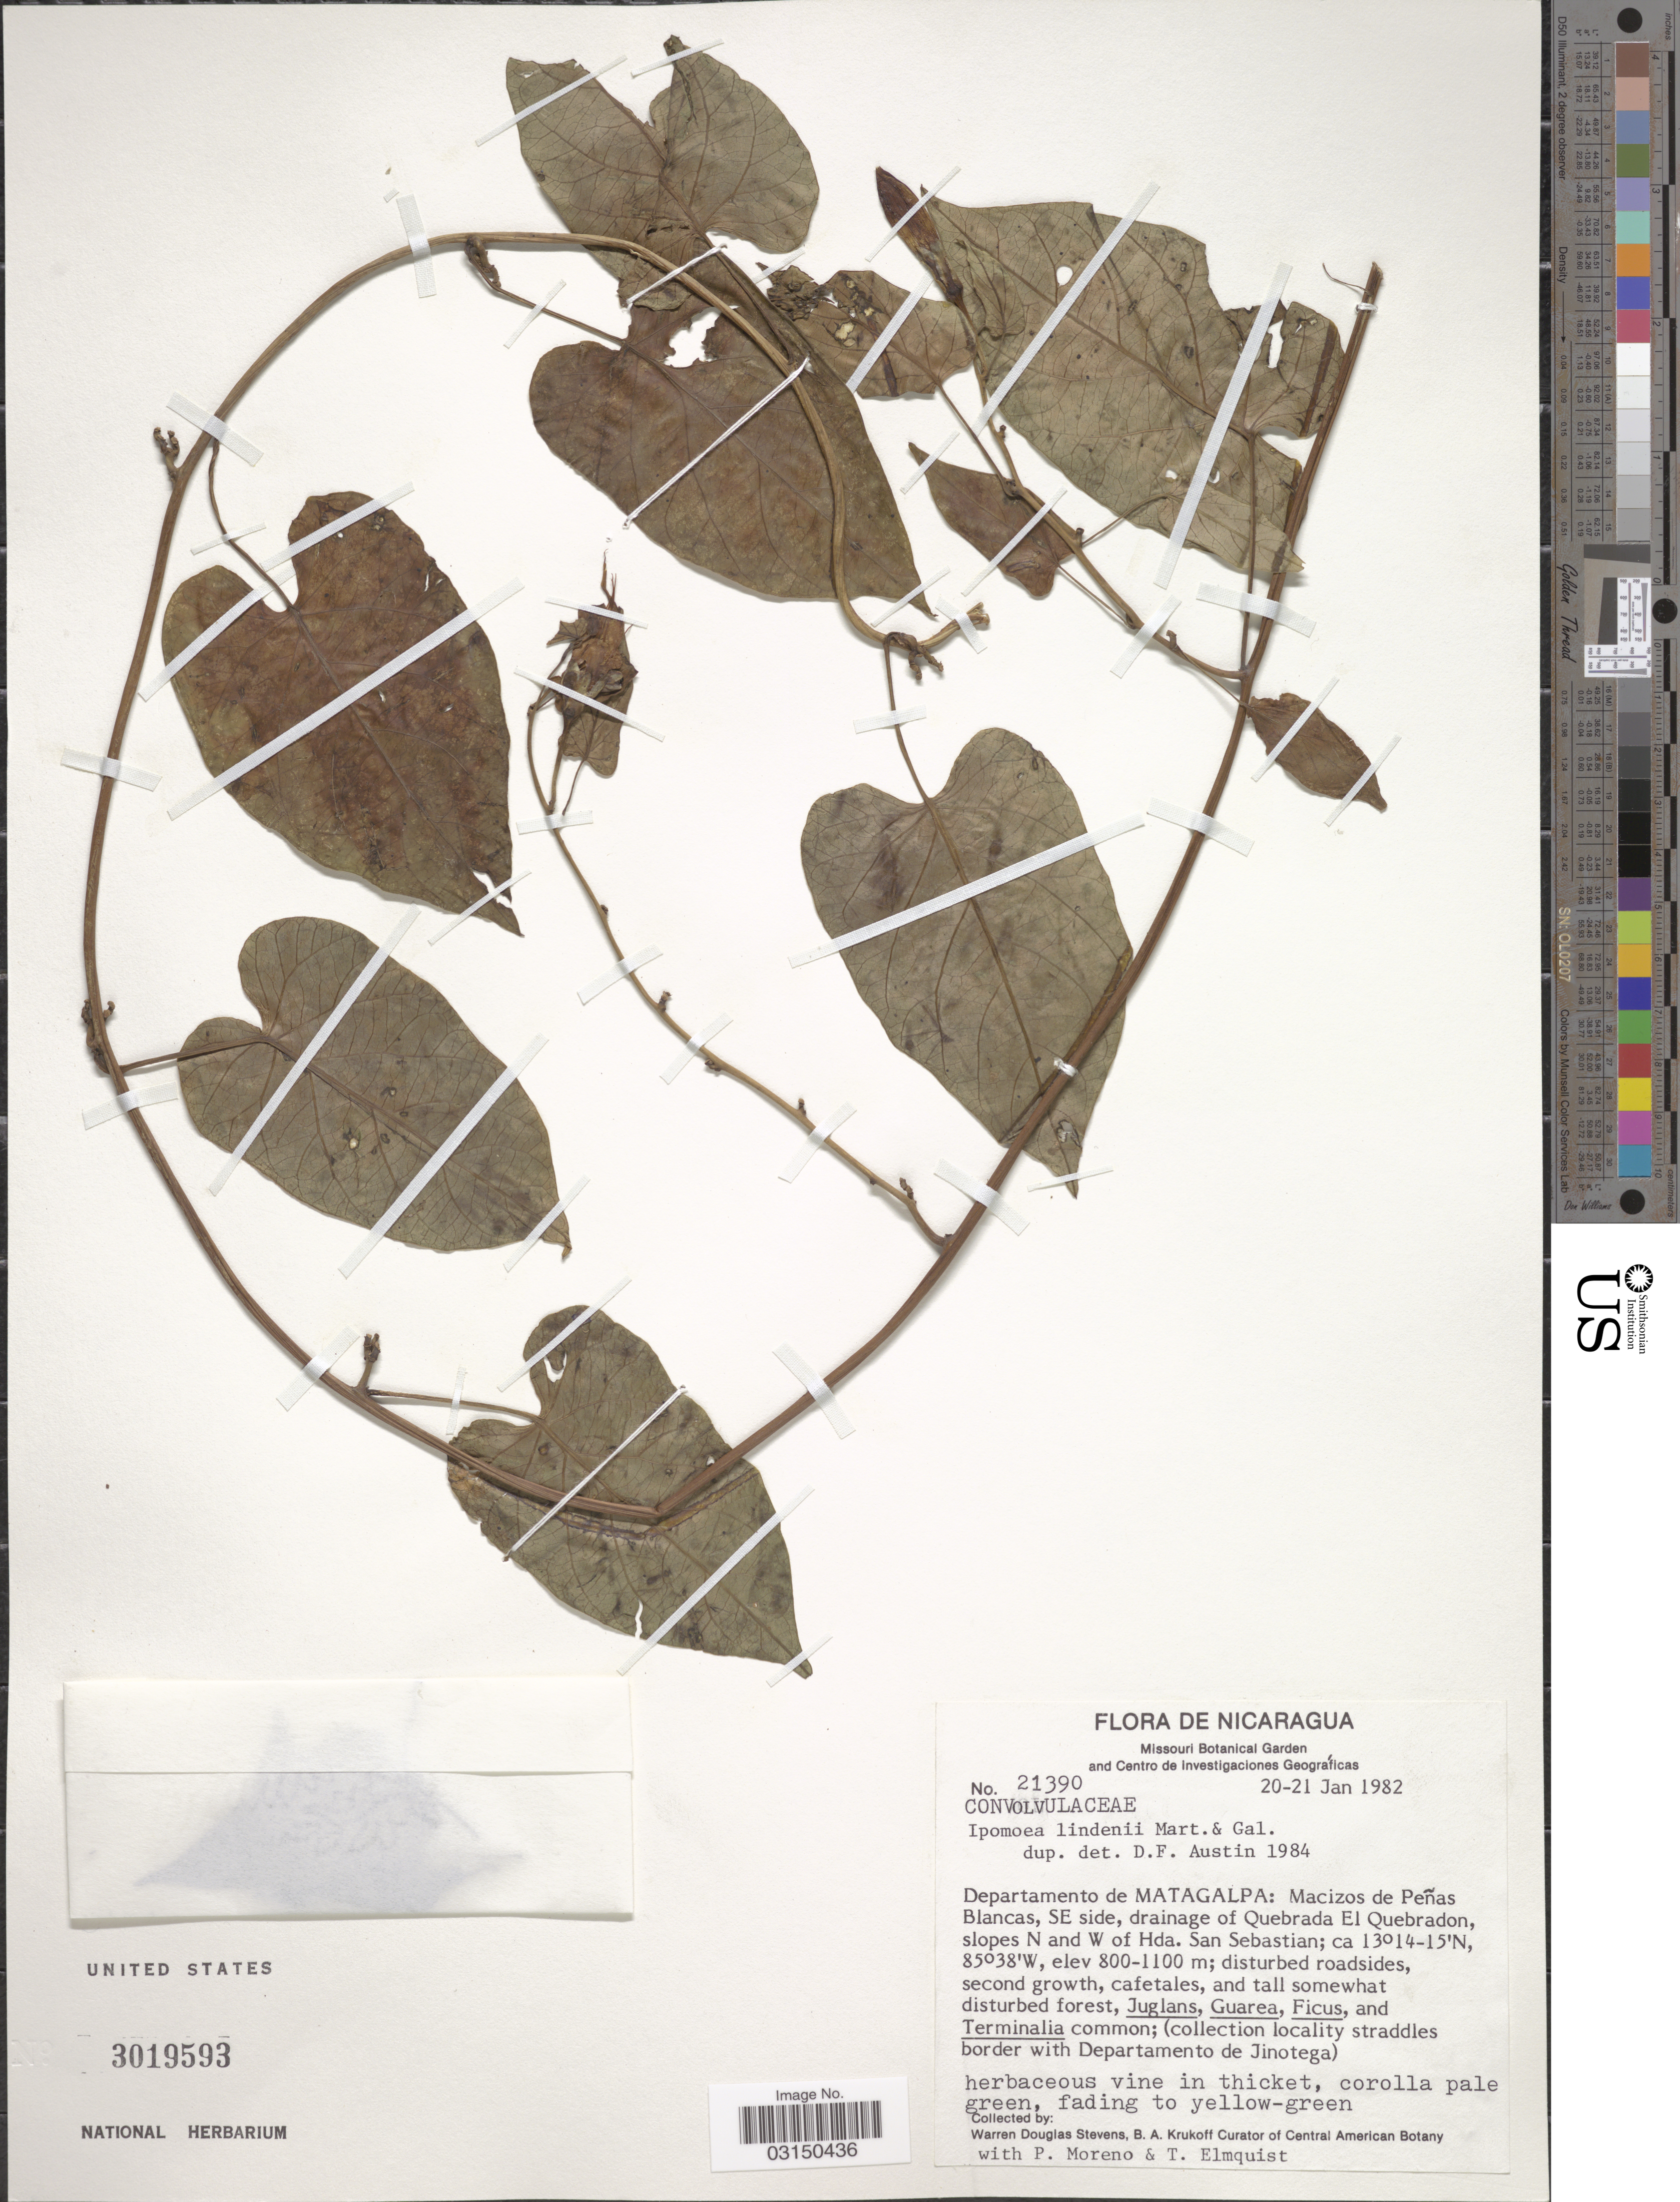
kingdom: Plantae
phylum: Tracheophyta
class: Magnoliopsida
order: Solanales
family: Convolvulaceae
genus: Ipomoea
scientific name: Ipomoea lindenii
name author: Galeotti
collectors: W. D. Stevens, B. A. Krukoff, P. Moreno & T. Elmquist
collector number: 21390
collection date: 1982-01-20/1982-01-21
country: Nicaragua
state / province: Matagalpa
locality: Departamento de Matagalpa: Macizos de Peñas Blancas, SE side, drainage of Quebrada El Quebradon, slopes N and W of Hda. San Sebastian.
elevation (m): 800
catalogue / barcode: US 3019593